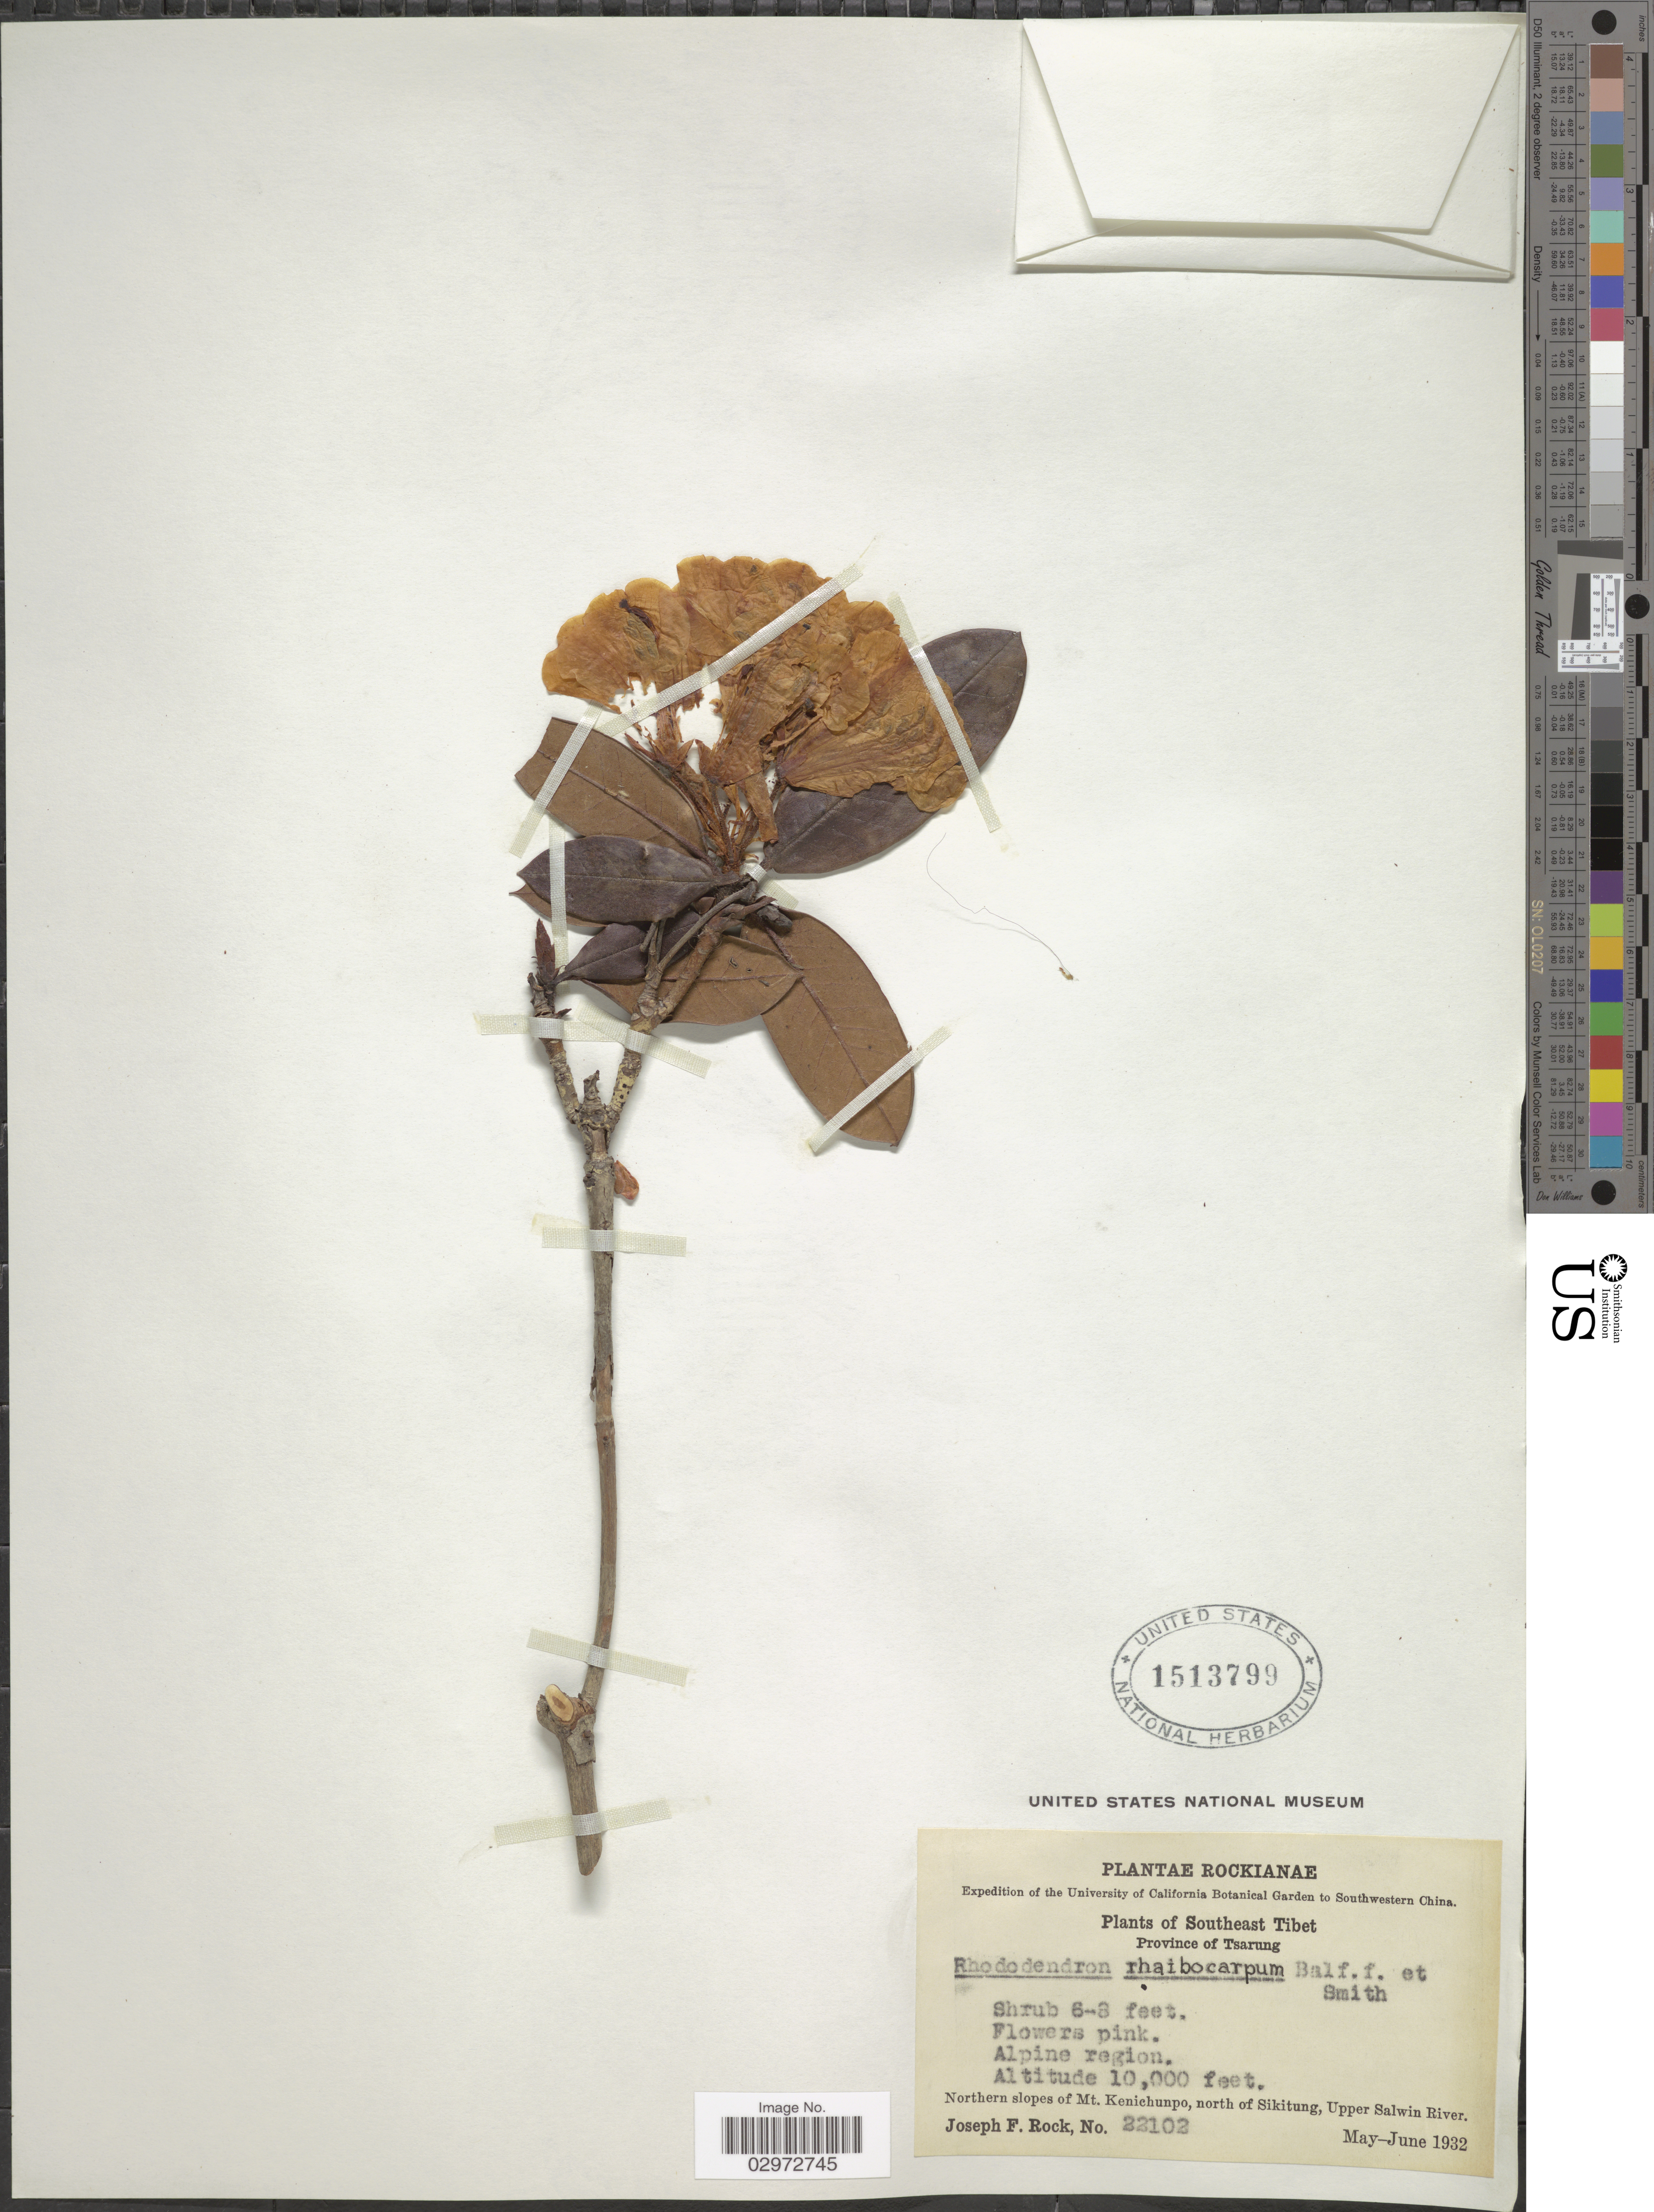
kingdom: Plantae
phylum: Tracheophyta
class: Magnoliopsida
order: Ericales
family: Ericaceae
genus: Rhododendron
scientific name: Rhododendron rhaibocarpum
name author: Balf. f. & W.W. Sm.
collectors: J. F. Rock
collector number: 22102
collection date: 1932-05/1932-06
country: China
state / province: Xizang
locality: Southeast Tibet, Province of Tsarung. Northern slopes of Mt. Kenichunpo, north of Sikitung, Upper Salwin River.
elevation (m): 3048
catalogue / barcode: US 1513799